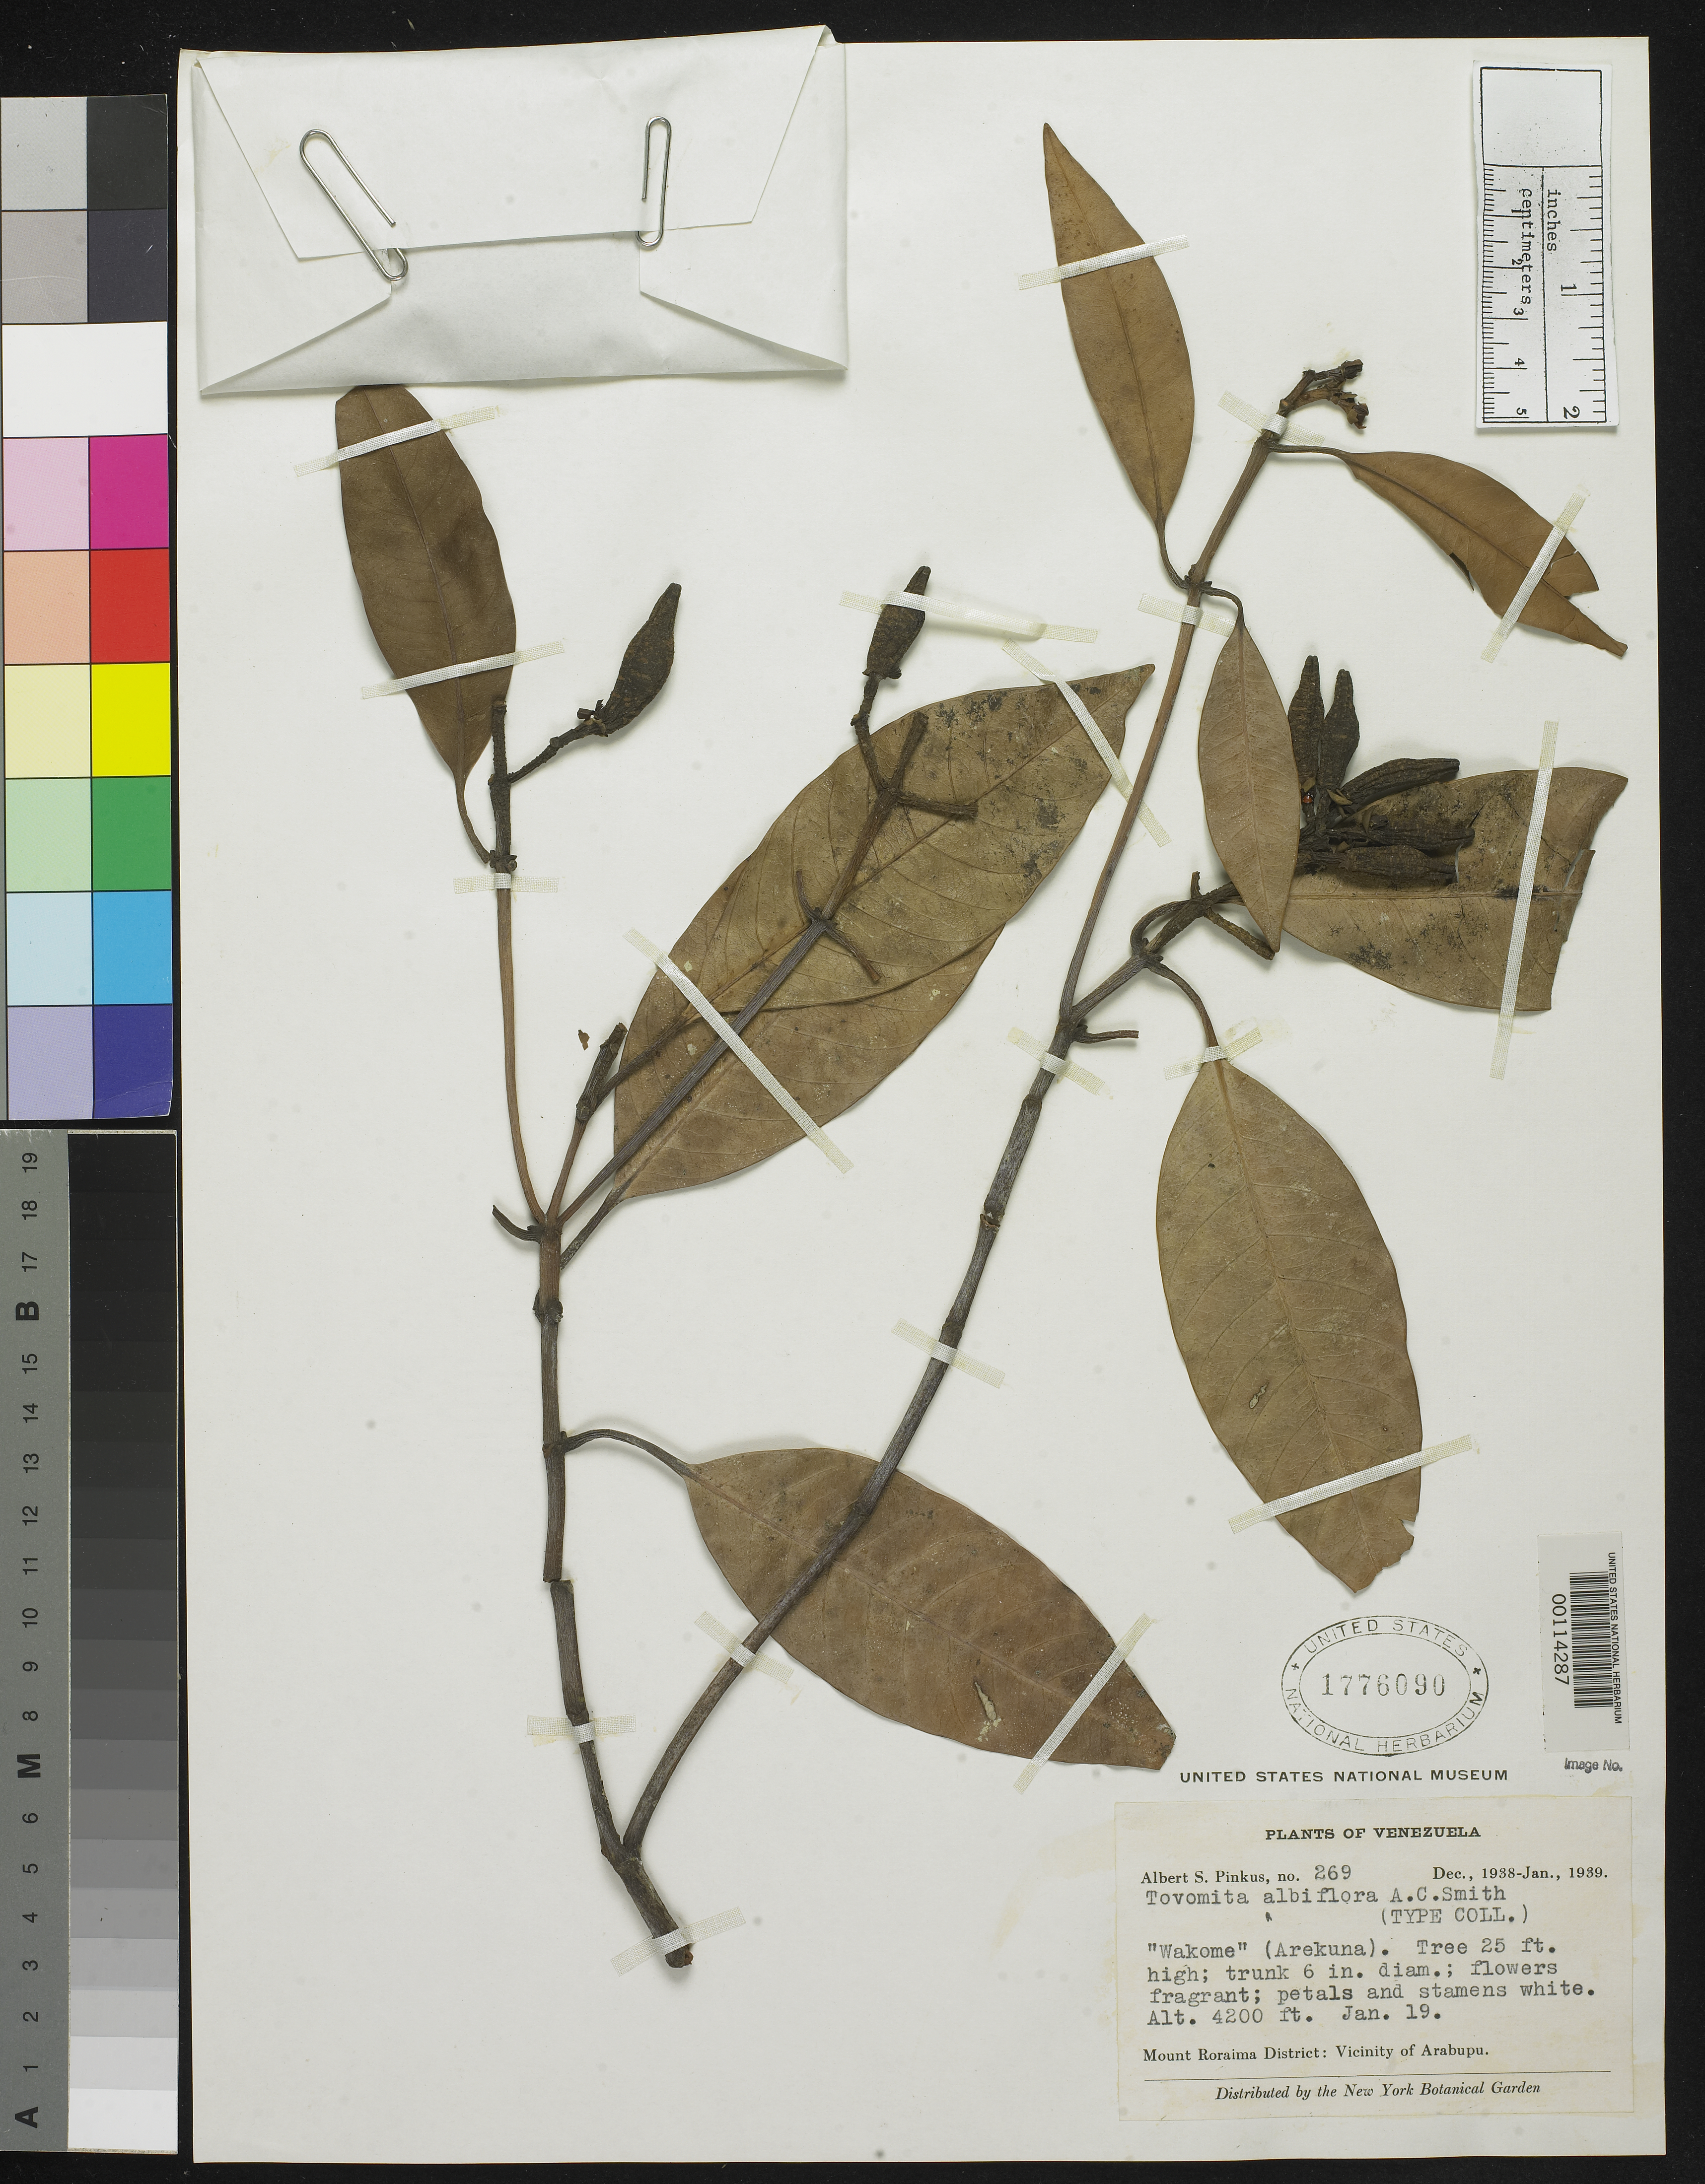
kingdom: Plantae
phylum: Tracheophyta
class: Magnoliopsida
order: Malpighiales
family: Clusiaceae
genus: Tovomita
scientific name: Tovomita albiflora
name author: A.C. Sm.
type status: Isotype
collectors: A. Pinkus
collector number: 269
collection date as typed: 19 Jan 1939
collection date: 1939-01-19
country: Venezuela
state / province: Bolivar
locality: Mt. Roraima Dist., vicinity of Arabupu.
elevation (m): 1280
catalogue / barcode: US 1776090